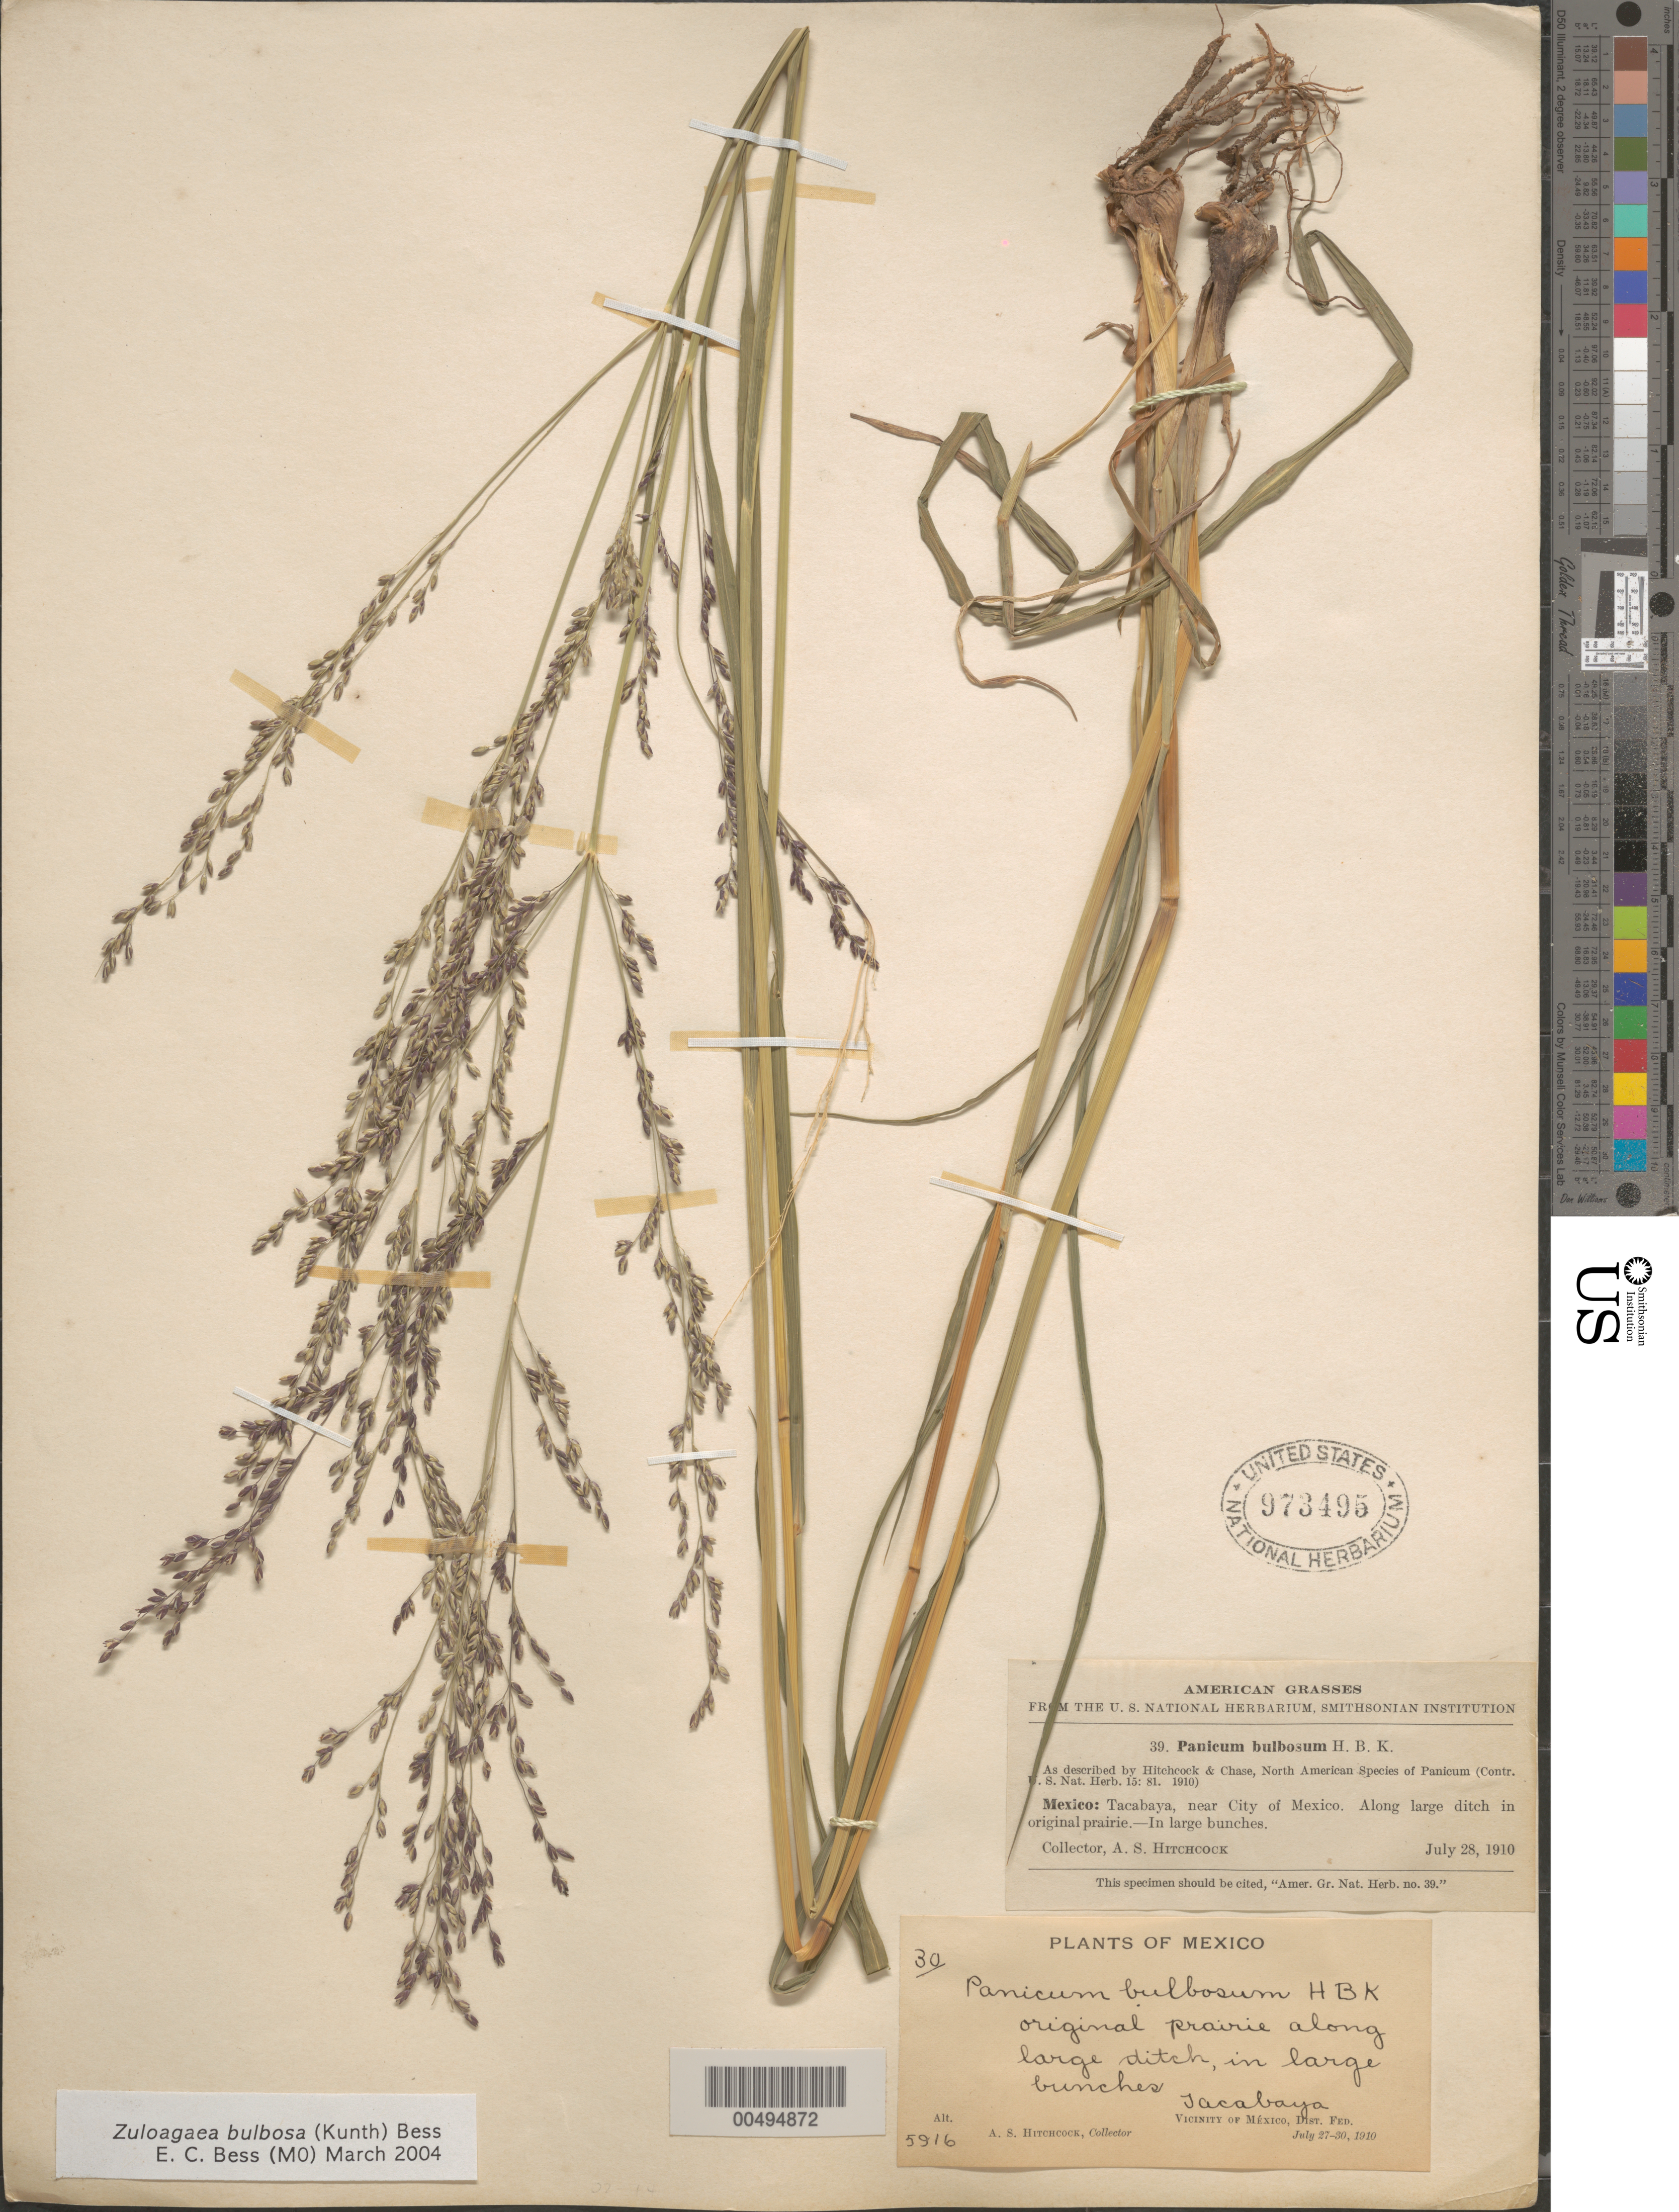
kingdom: Plantae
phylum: Tracheophyta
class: Liliopsida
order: Poales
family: Poaceae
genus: Panicum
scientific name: Panicum bulbosum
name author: Kunth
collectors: A. S. Hitchcock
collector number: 5916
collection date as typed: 27 Jul 1910 to 28 Jul 1910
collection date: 1910-07-27/1910-07-28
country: Mexico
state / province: Distrito Federal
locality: Tacabaya, near City of Mexico (Vicinity of Mexico)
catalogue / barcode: US 973495